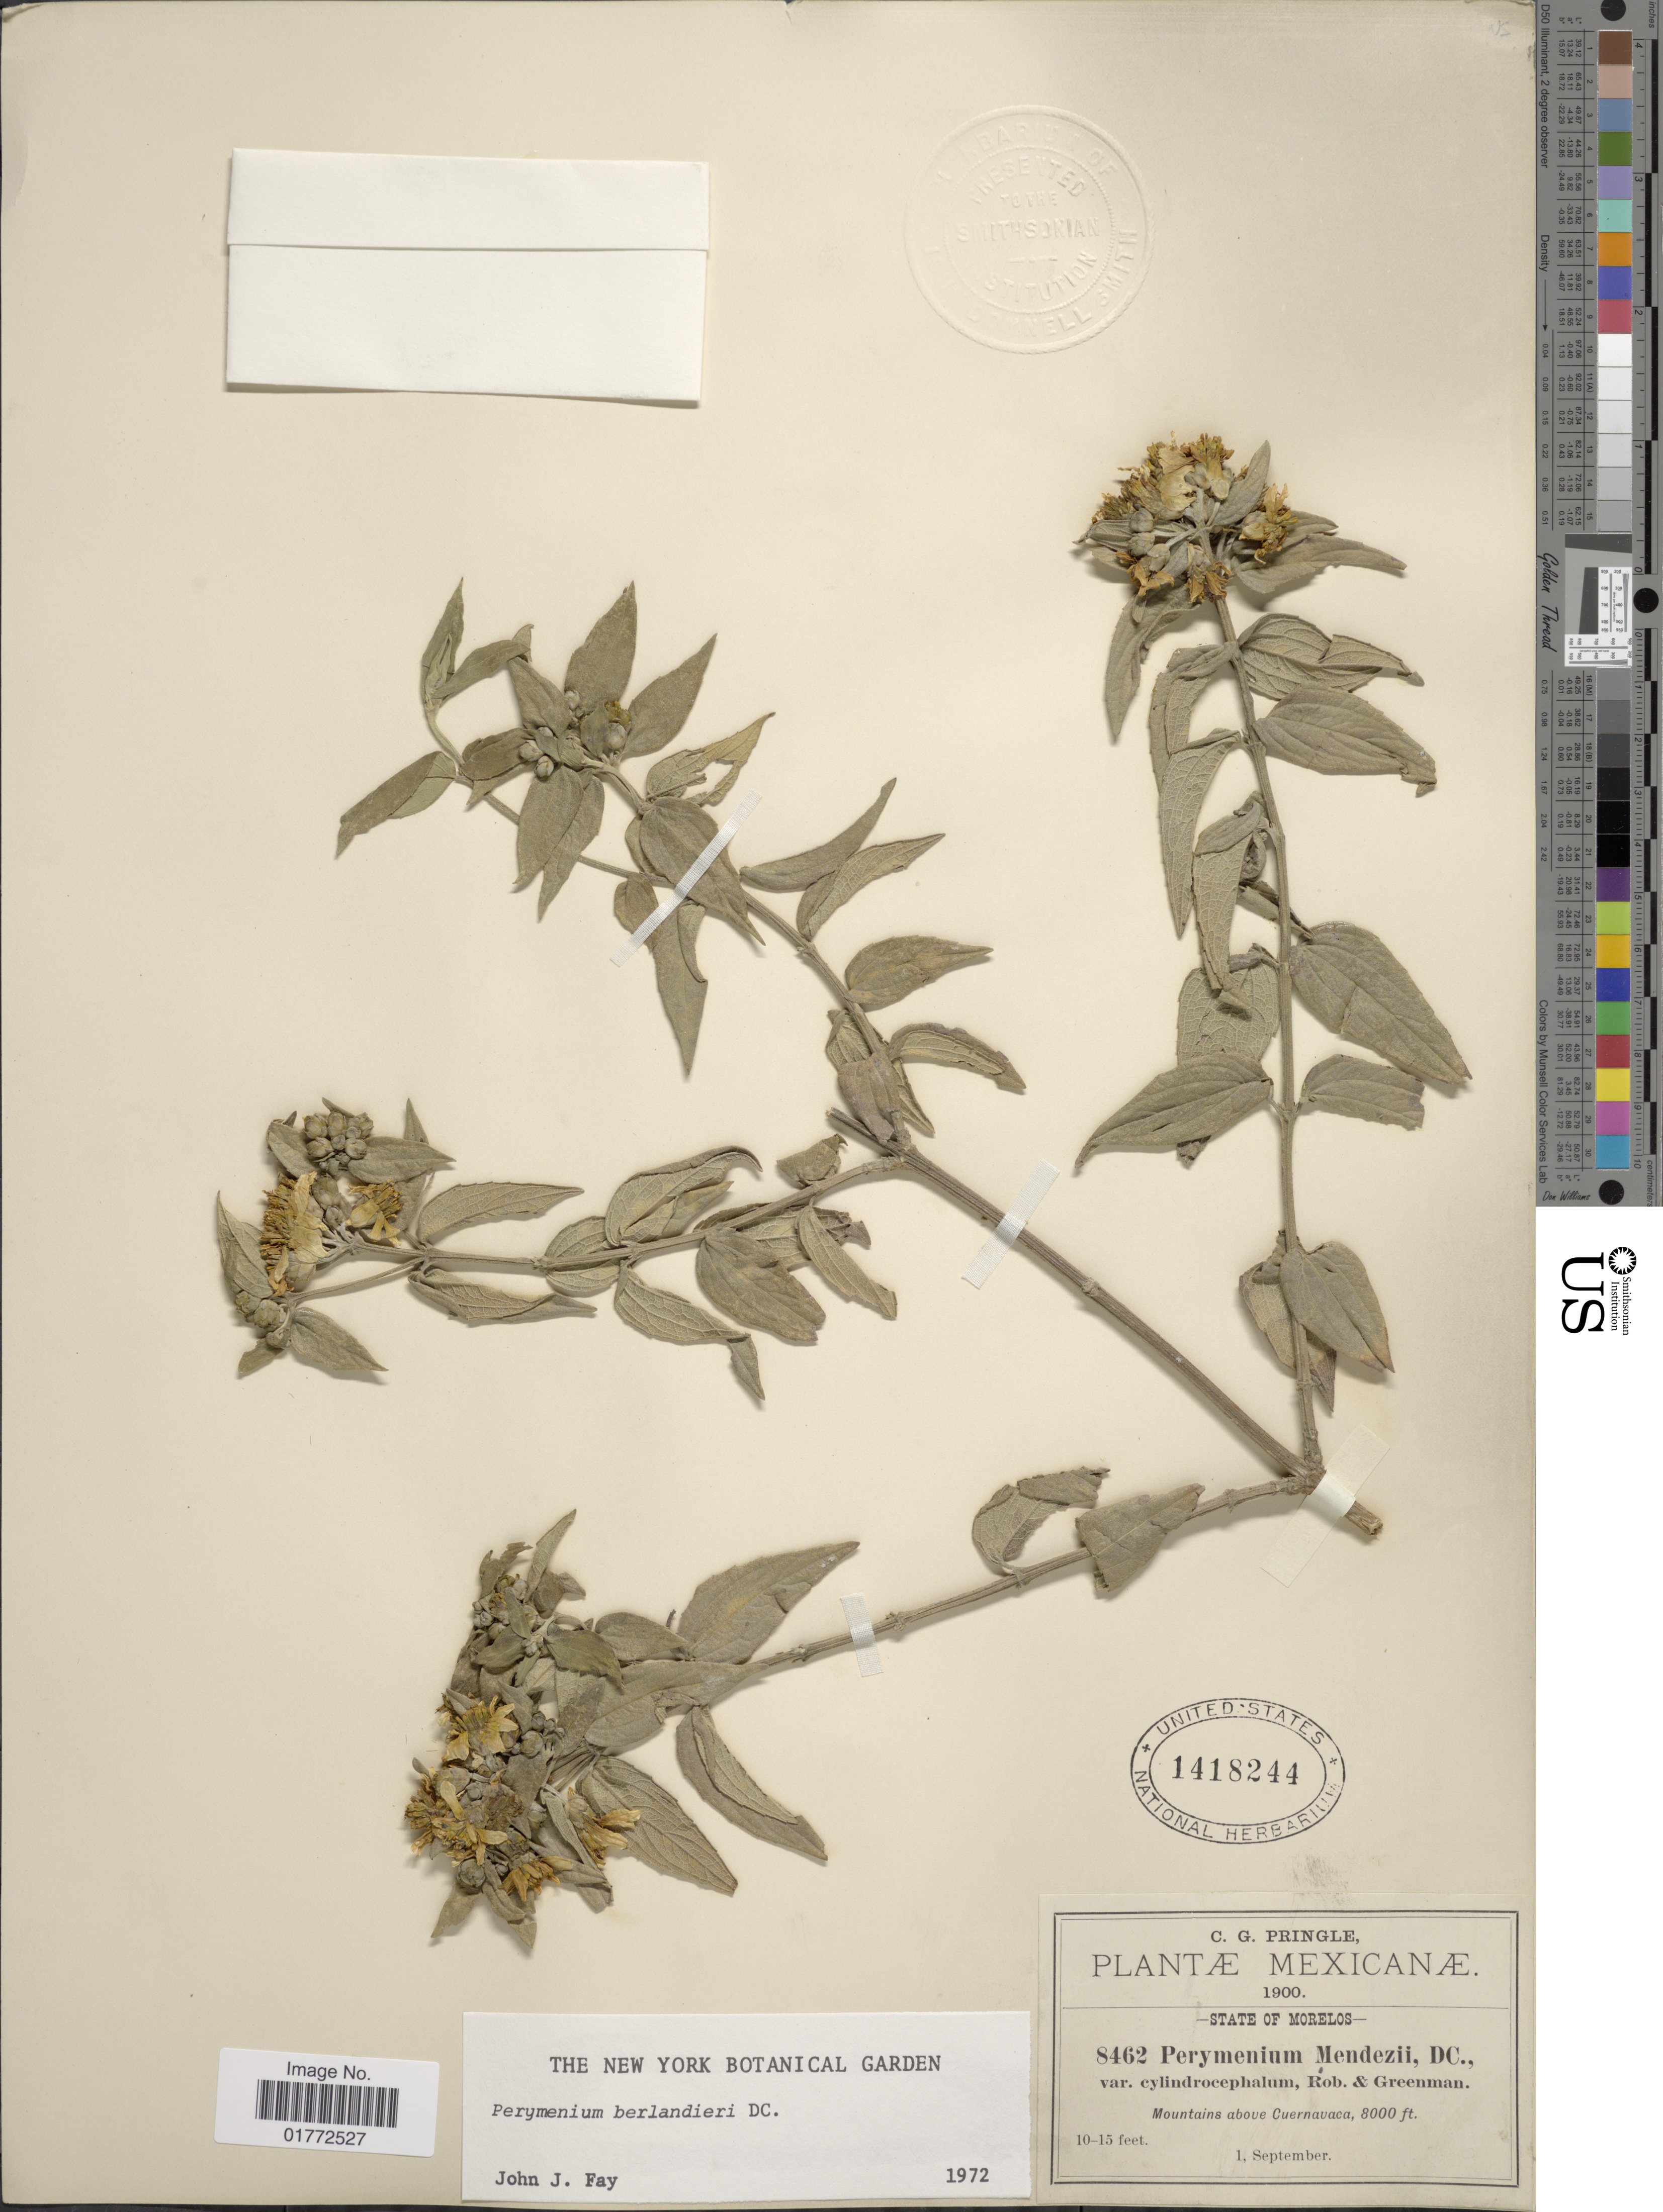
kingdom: Plantae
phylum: Tracheophyta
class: Magnoliopsida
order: Asterales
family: Asteraceae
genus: Perymenium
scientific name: Perymenium berlandieri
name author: DC.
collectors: C. G. Pringle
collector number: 8462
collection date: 1900-09-01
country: Mexico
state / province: Morelos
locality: Mountains above Cuernavaca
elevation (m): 2438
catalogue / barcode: US 1418244